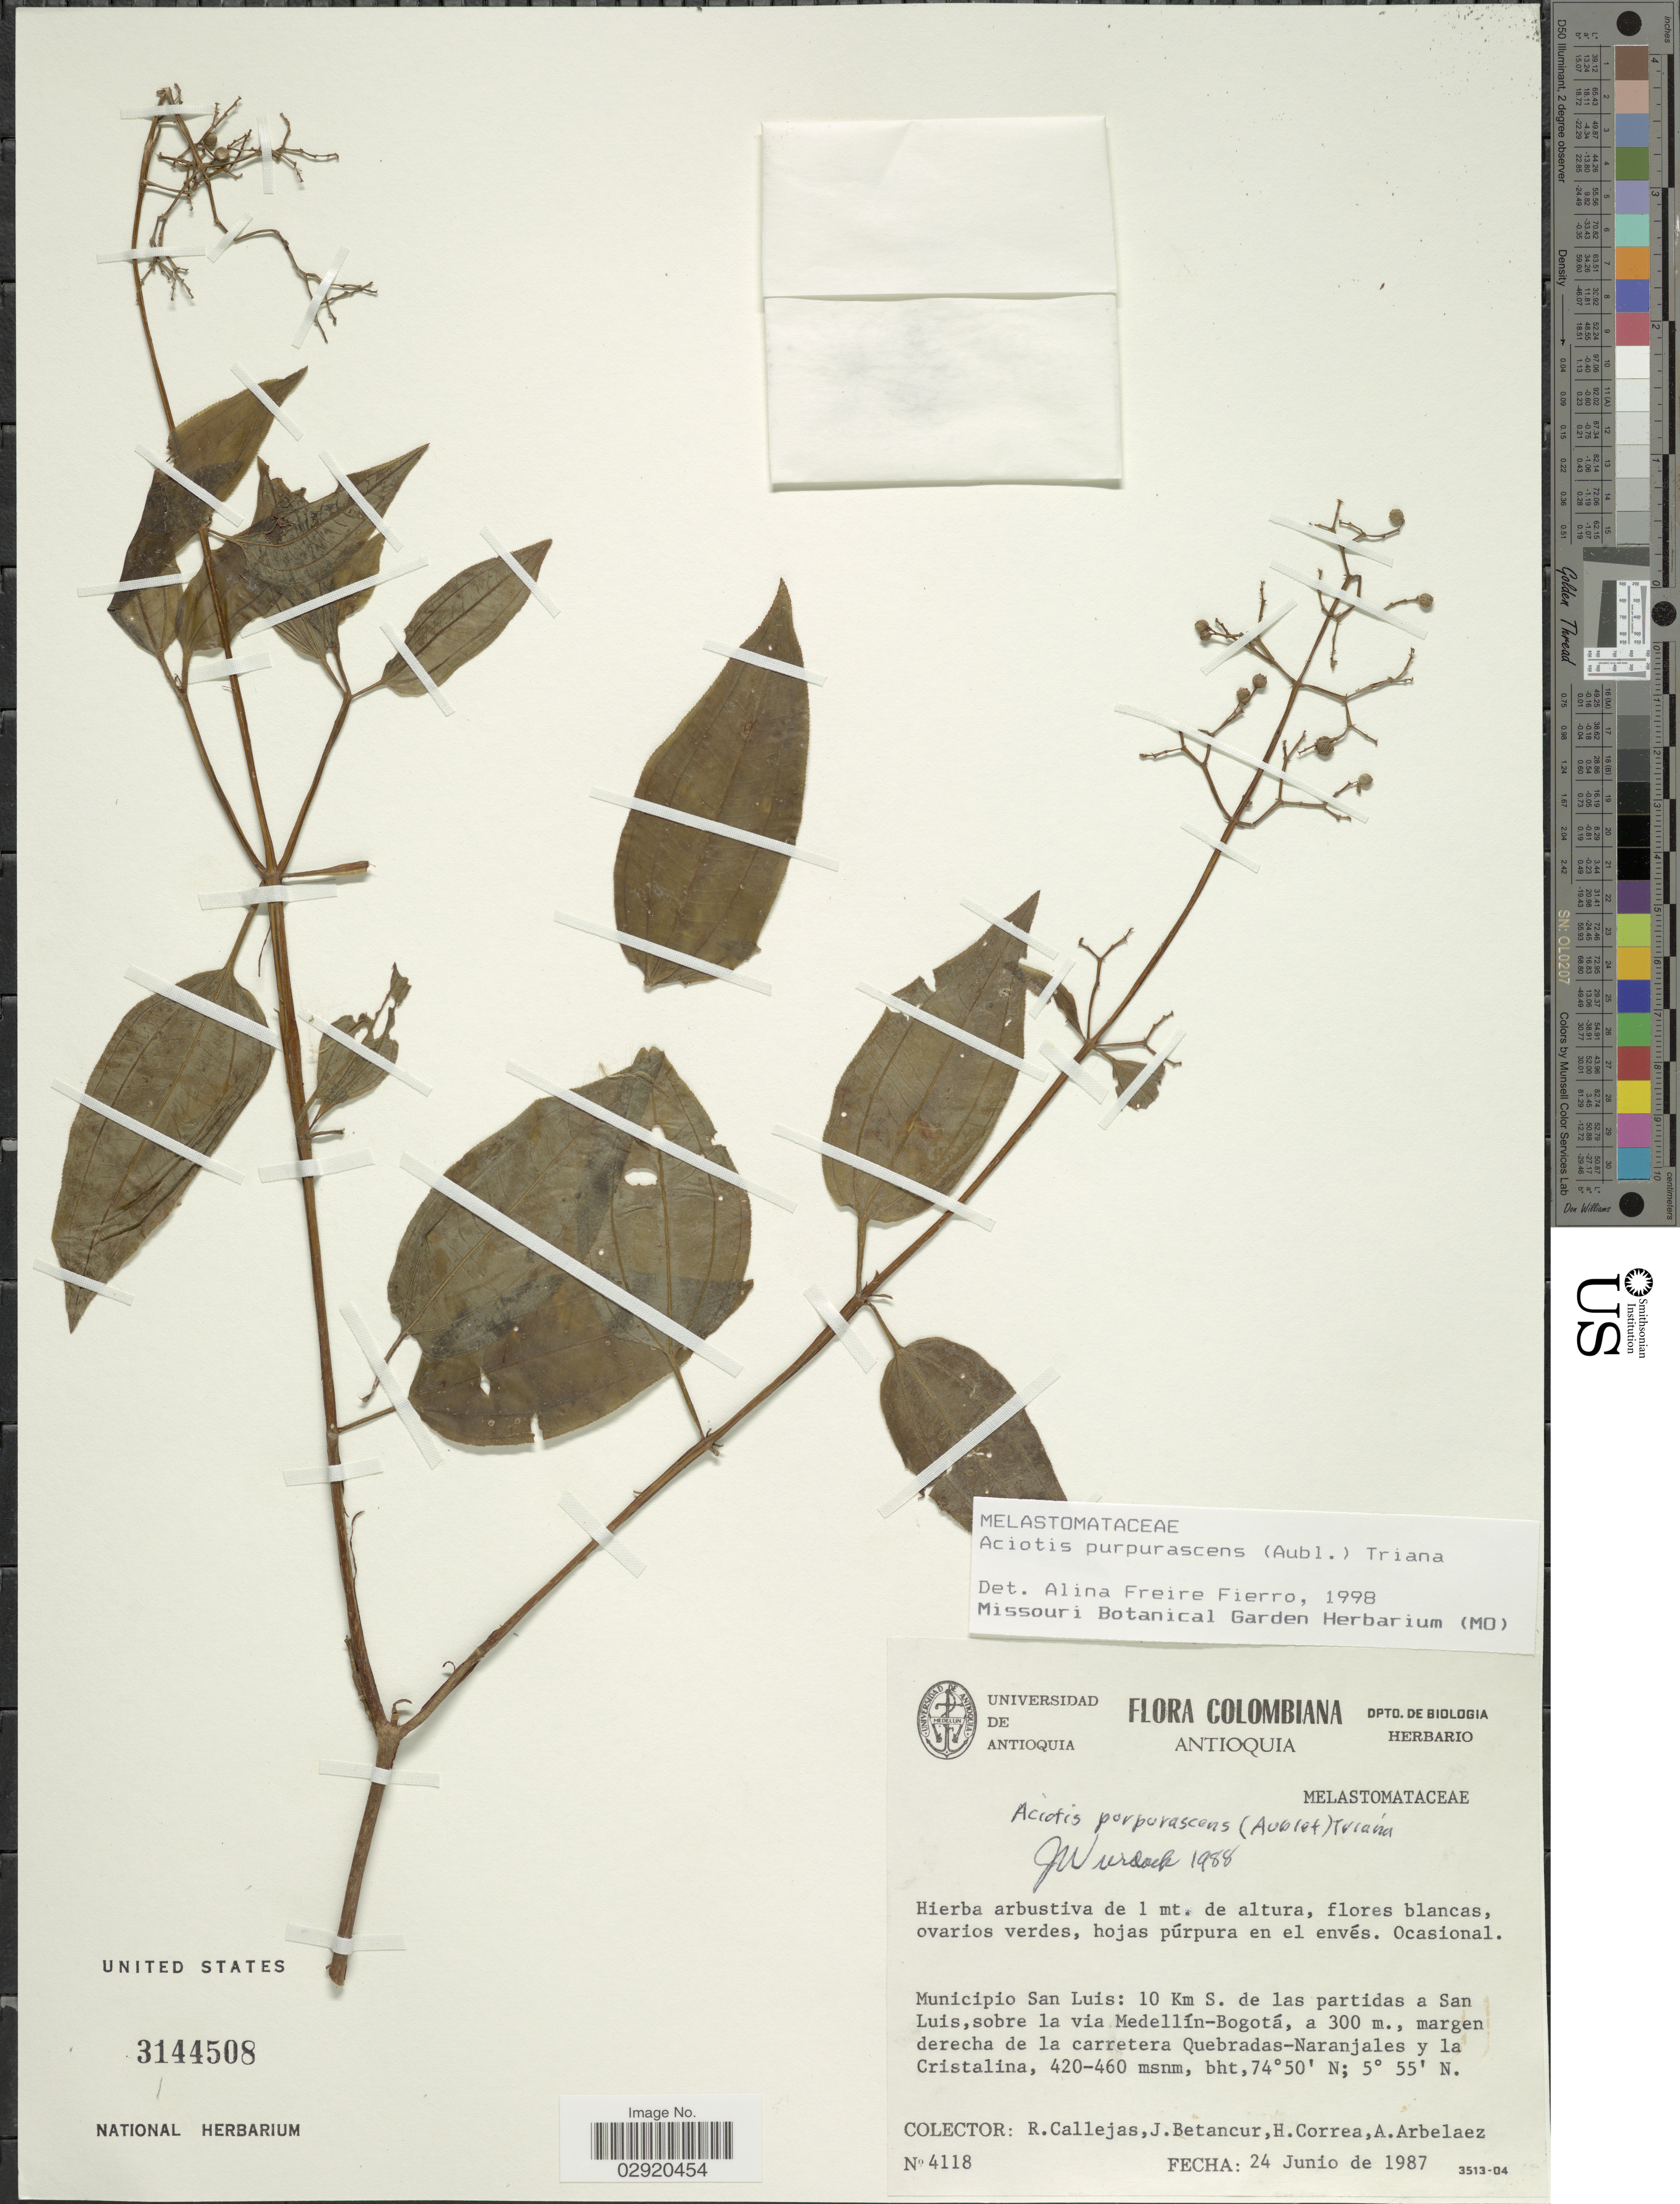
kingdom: Plantae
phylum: Tracheophyta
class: Magnoliopsida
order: Myrtales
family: Melastomataceae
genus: Aciotis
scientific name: Aciotis purpurascens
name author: (Aubl.) Triana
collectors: R. Callejas, J. Betancur, H. Correa & A. Arbelaez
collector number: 4118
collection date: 1987-06-24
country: Colombia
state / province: Antioquia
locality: Municipio San Luis: 10 Km S. de las partidas a San Luis, sobre la via Medellín-Bogotá, a 300 m., margen derecha de la carretera Quebradas-Naranjales y la Cristalina.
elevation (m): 420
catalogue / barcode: US 3144508